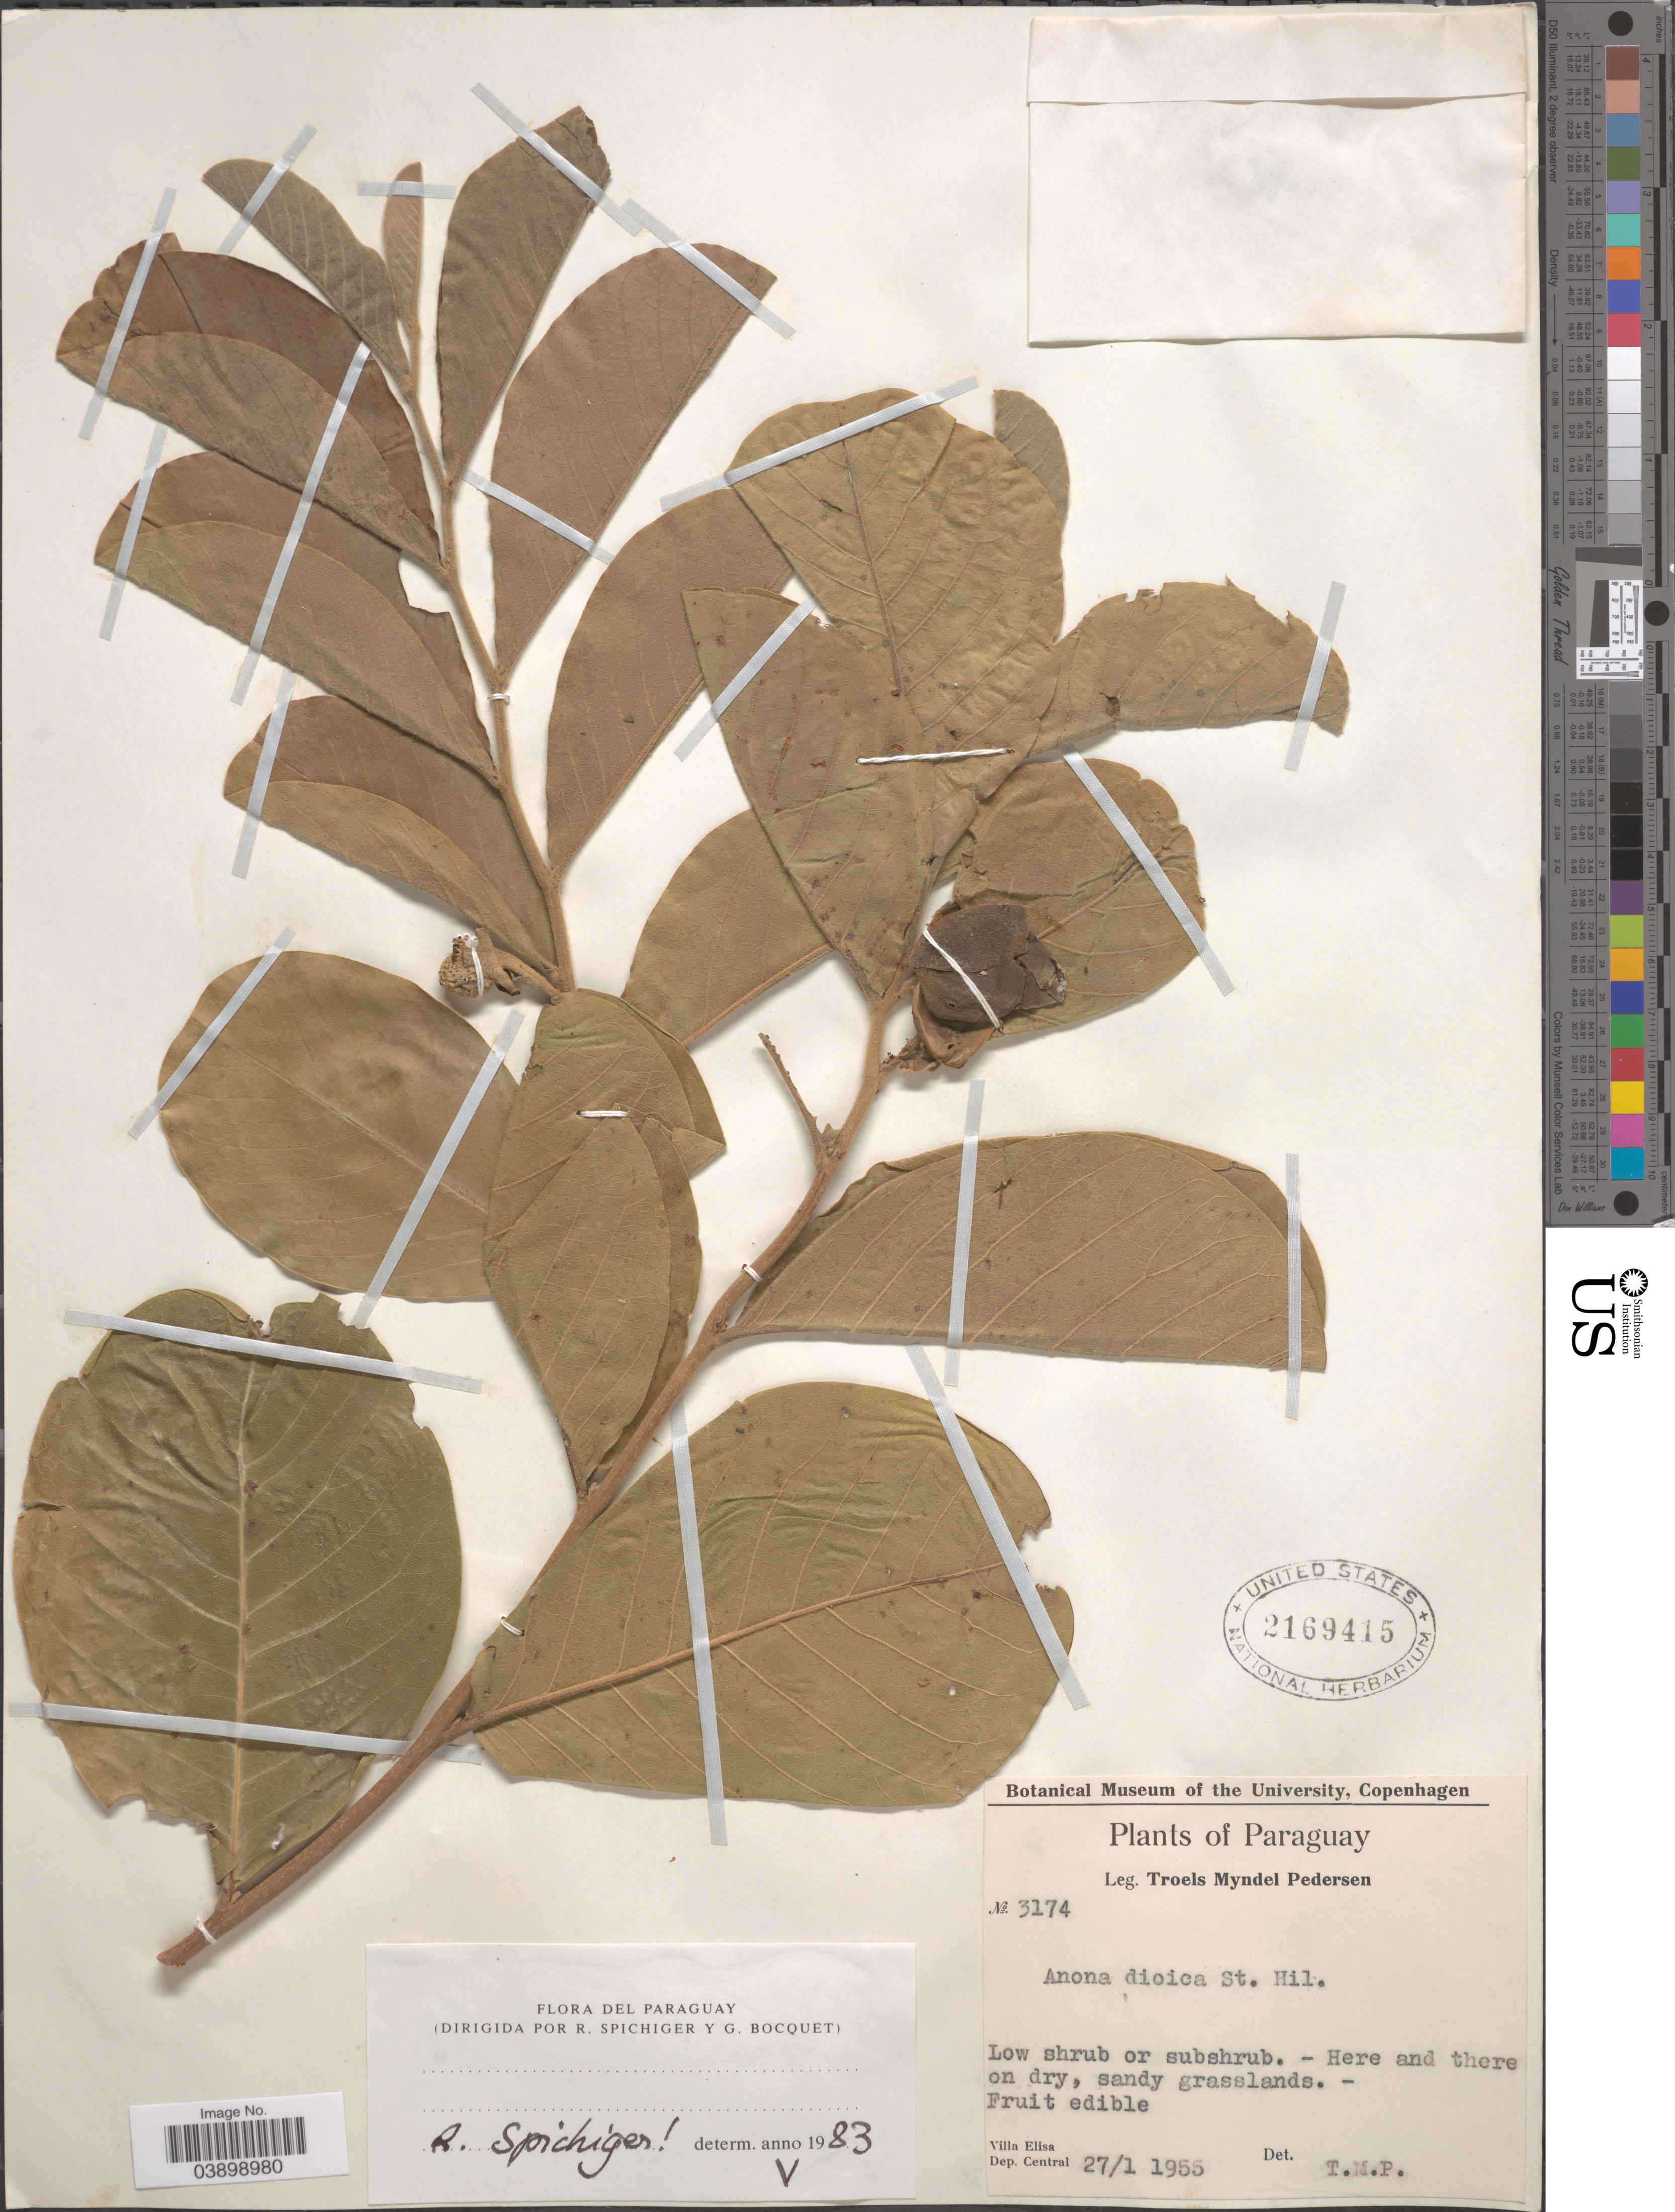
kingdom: Plantae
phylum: Tracheophyta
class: Magnoliopsida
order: Magnoliales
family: Annonaceae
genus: Annona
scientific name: Annona dioica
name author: A. St.-Hil.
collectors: T. Pederson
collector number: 3174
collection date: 1955-01-27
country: Paraguay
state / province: Central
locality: Villa Elisa. Dep. Central.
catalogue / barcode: US 2169415